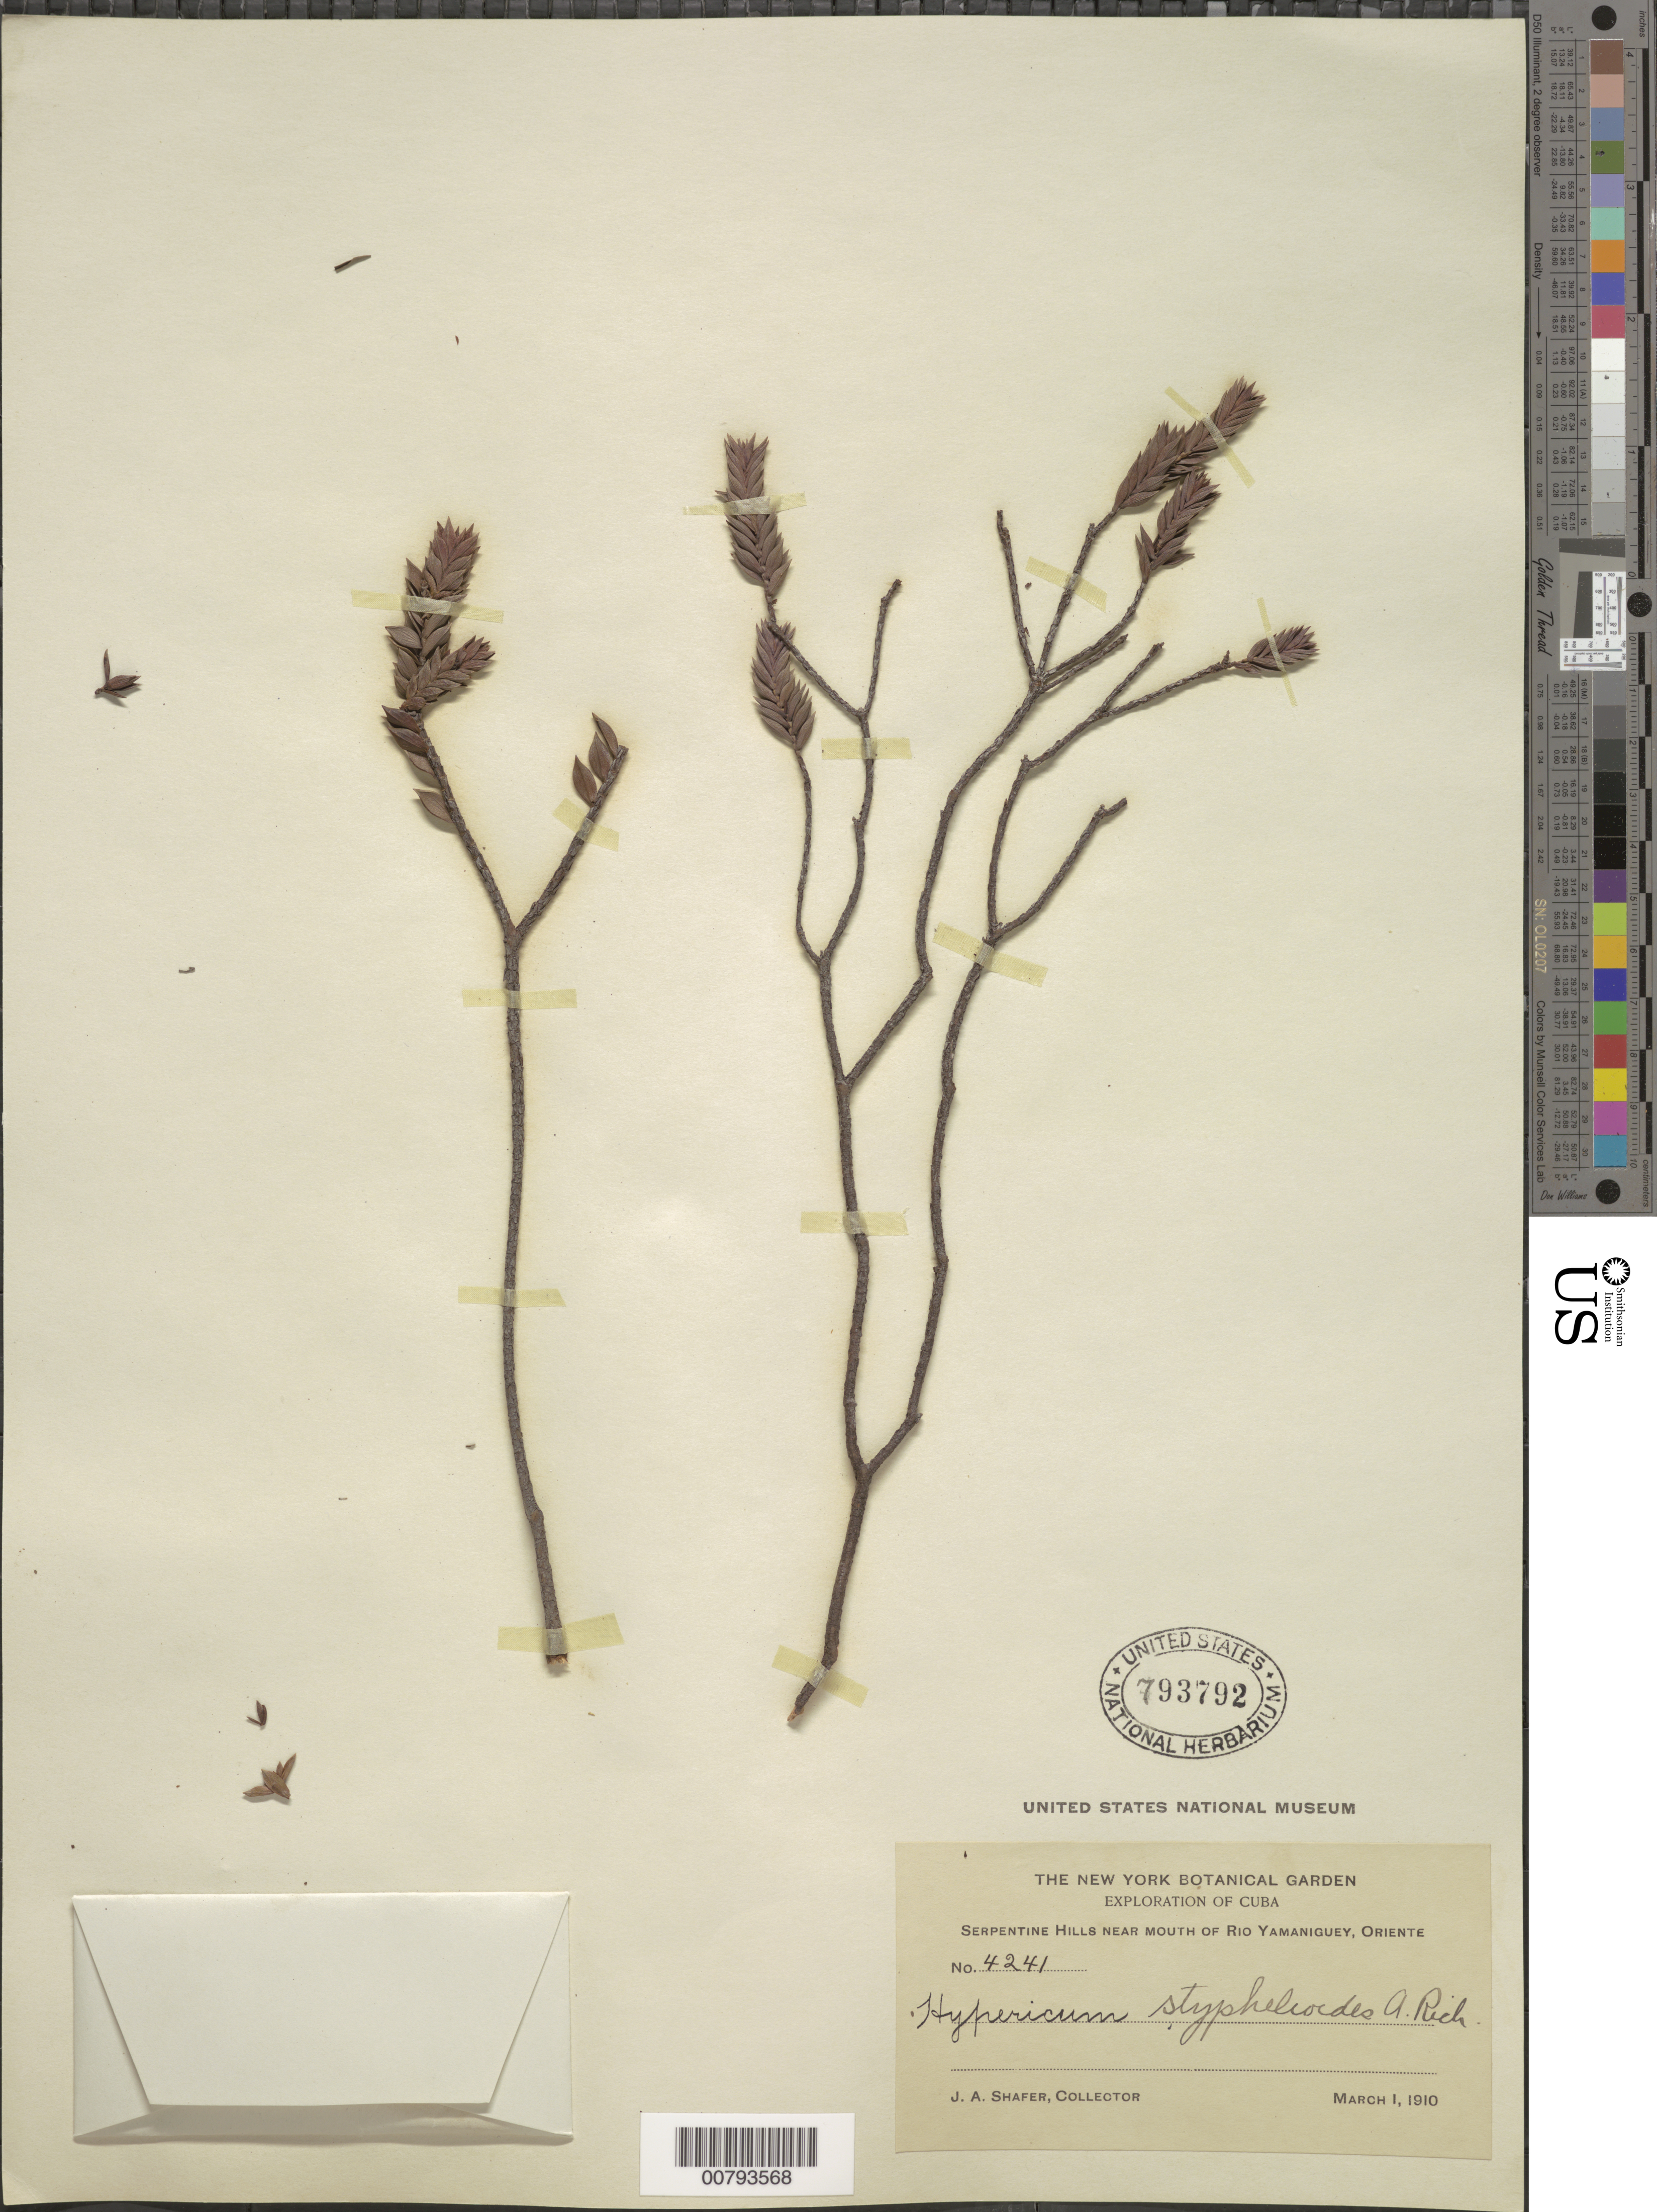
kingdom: Plantae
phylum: Tracheophyta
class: Magnoliopsida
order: Malpighiales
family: Hypericaceae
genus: Hypericum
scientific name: Hypericum styphelioides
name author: A. Rich.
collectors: J. A. Shafer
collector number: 4241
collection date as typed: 01 Mar 1910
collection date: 1910-03-01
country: Cuba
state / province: Oriente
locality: Near mouth of Rio Yamaniguey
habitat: Serpentine Hills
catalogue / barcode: US 793792